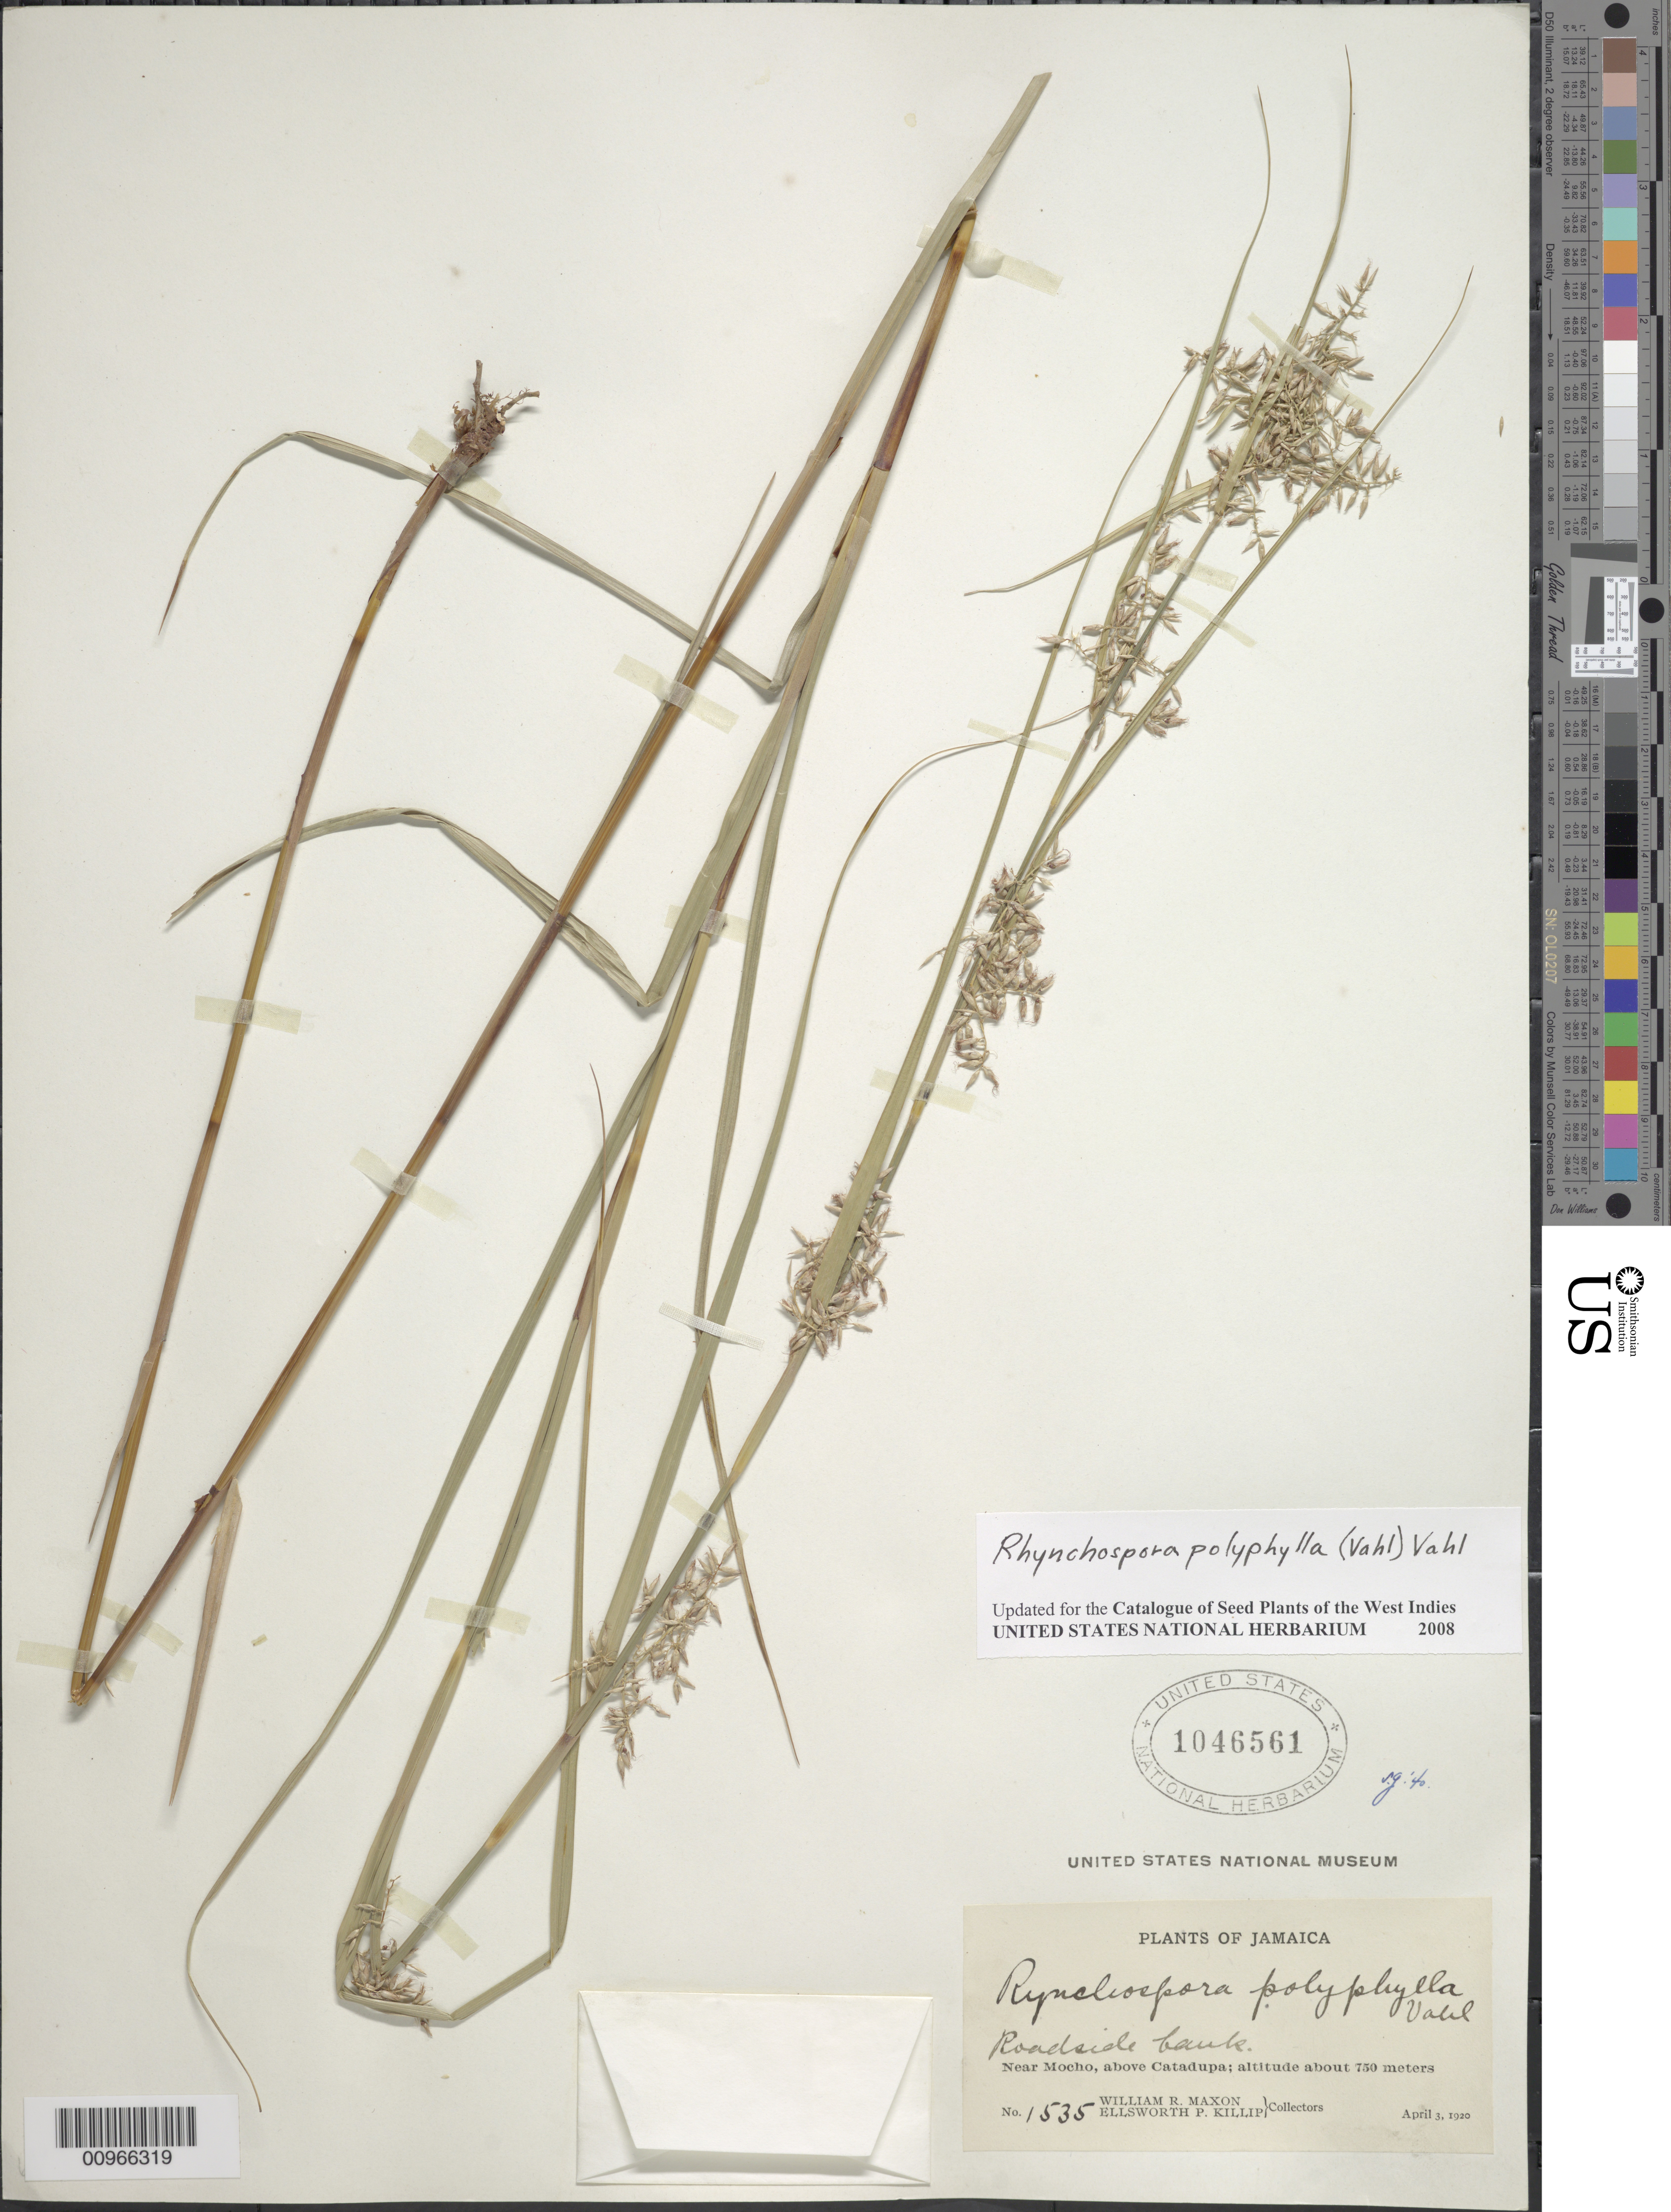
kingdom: Plantae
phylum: Tracheophyta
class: Liliopsida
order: Poales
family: Cyperaceae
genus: Rhynchospora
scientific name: Rhynchospora polyphylla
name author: (Vahl) Vahl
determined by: Strong, M. T., (US), Smithsonian Institution - National Museum of Natural History (UNITED STATES)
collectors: W. R. Maxon & E. P. Killip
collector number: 1535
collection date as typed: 03 Apr 1920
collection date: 1920-04-03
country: Jamaica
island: Jamaica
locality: Near Mocho, above Catudupa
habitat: Roadside bank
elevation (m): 750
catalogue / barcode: US 1046561